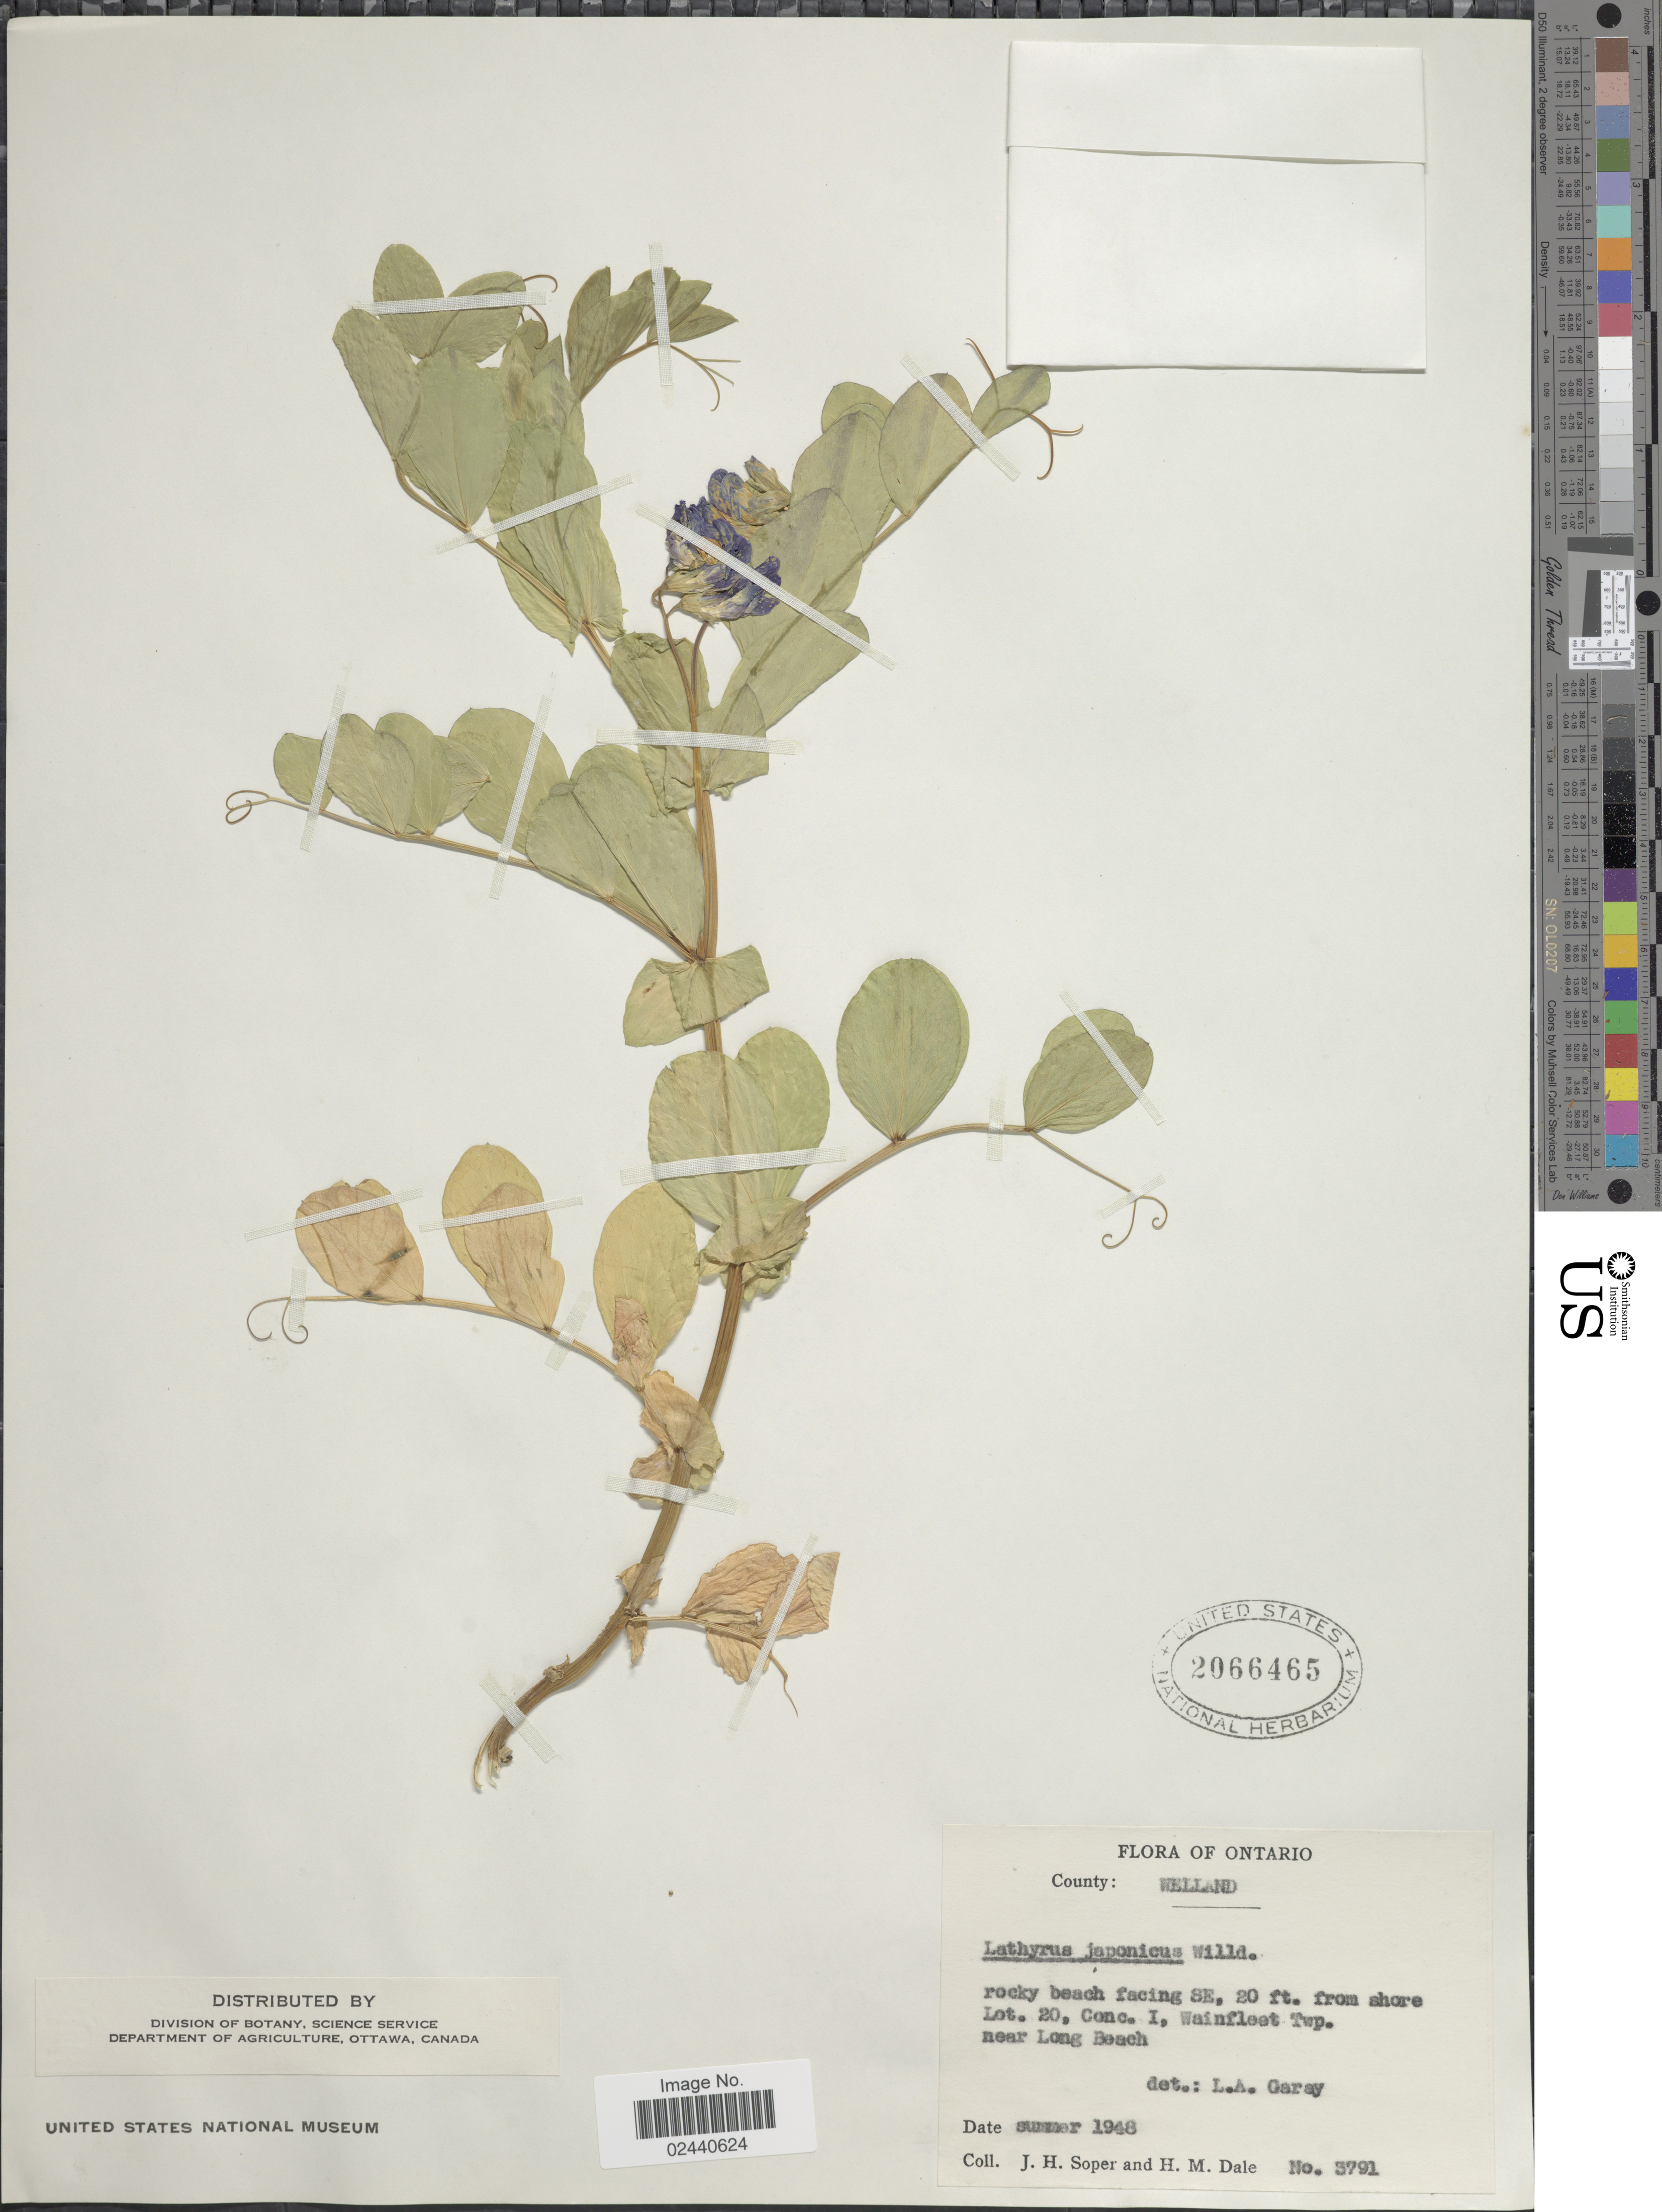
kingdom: Plantae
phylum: Tracheophyta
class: Magnoliopsida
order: Fabales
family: Fabaceae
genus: Lathyrus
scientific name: Lathyrus japonicus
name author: Willd.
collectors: J. H. Soper & H. M. Dale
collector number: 3791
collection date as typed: summer 1948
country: Canada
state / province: Ontario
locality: County Welland, rocky beach facing SE, Lot 20, Conc. I, Wainfleet Twp near Long Beach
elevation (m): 6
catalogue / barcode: US 2066465